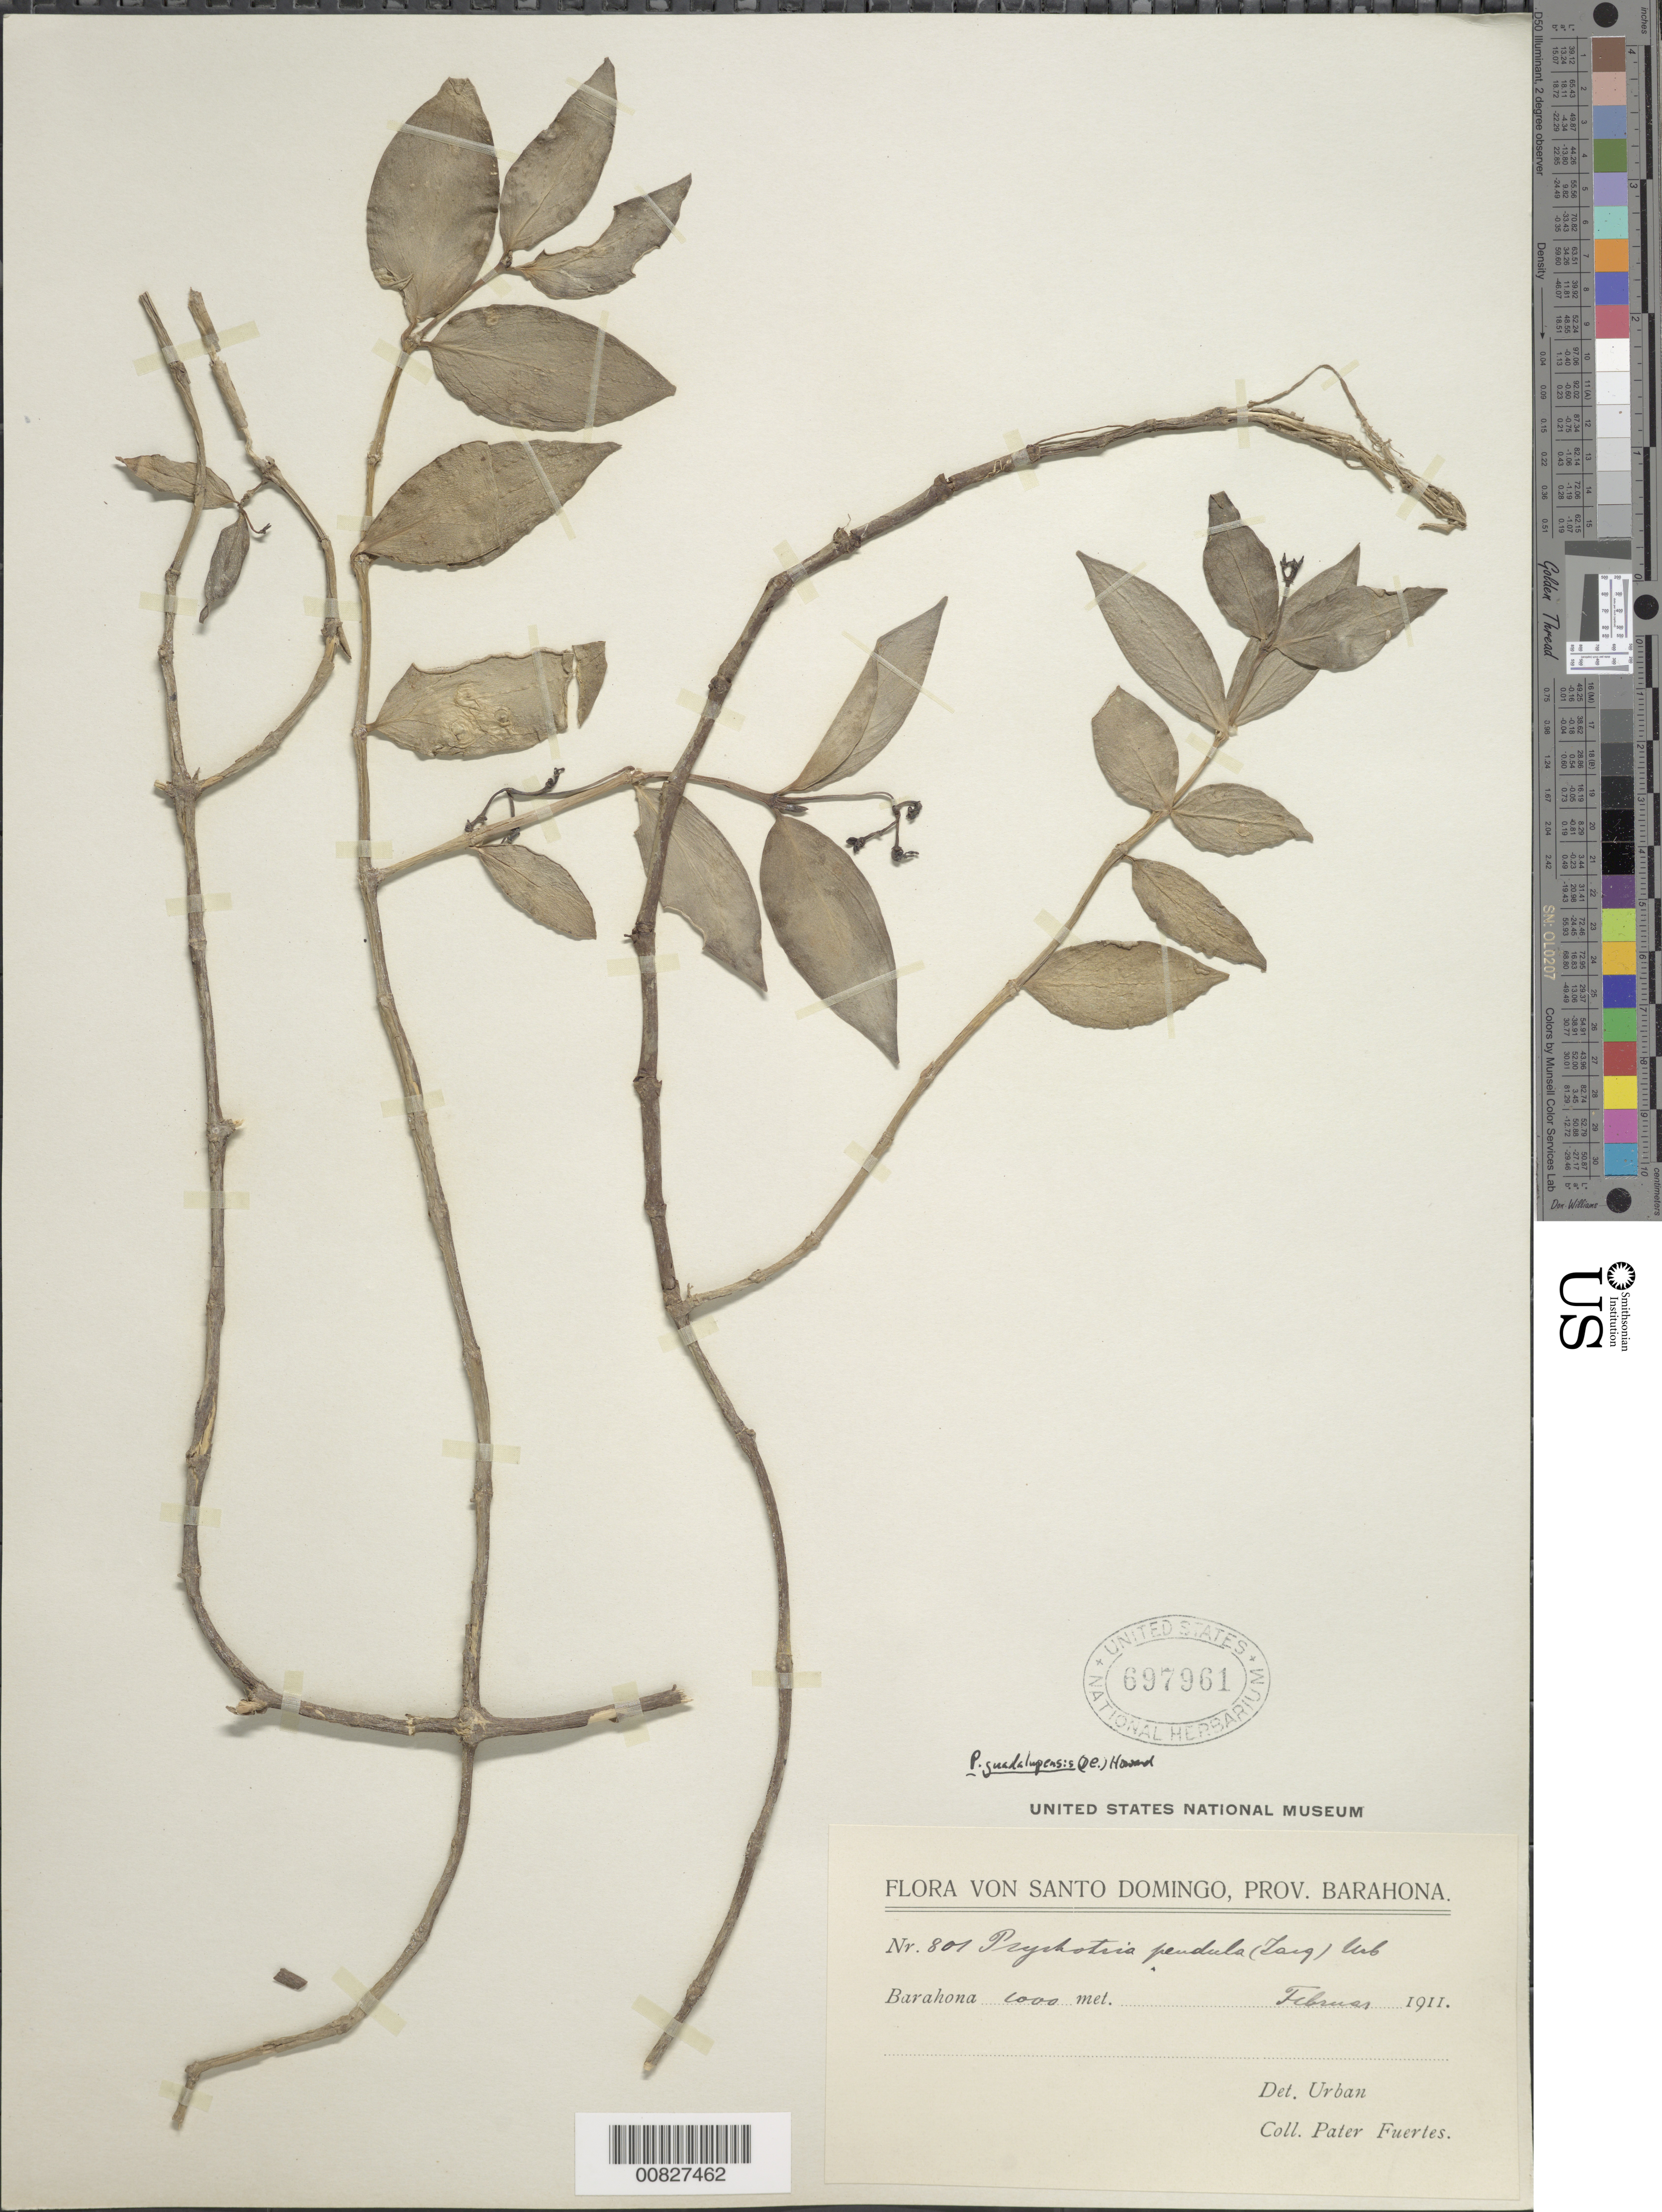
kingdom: Plantae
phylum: Tracheophyta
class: Magnoliopsida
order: Gentianales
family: Rubiaceae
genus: Notopleura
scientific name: Notopleura guadalupensis subsp. tetrapyrena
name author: (Urb.) C.M. Taylor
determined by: Nicolson, Dan H.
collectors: M. D. Fuertes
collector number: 801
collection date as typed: Feb 1911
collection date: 1911-02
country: Dominican Republic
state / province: Barahona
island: Hispaniola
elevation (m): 1000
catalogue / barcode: US 697961